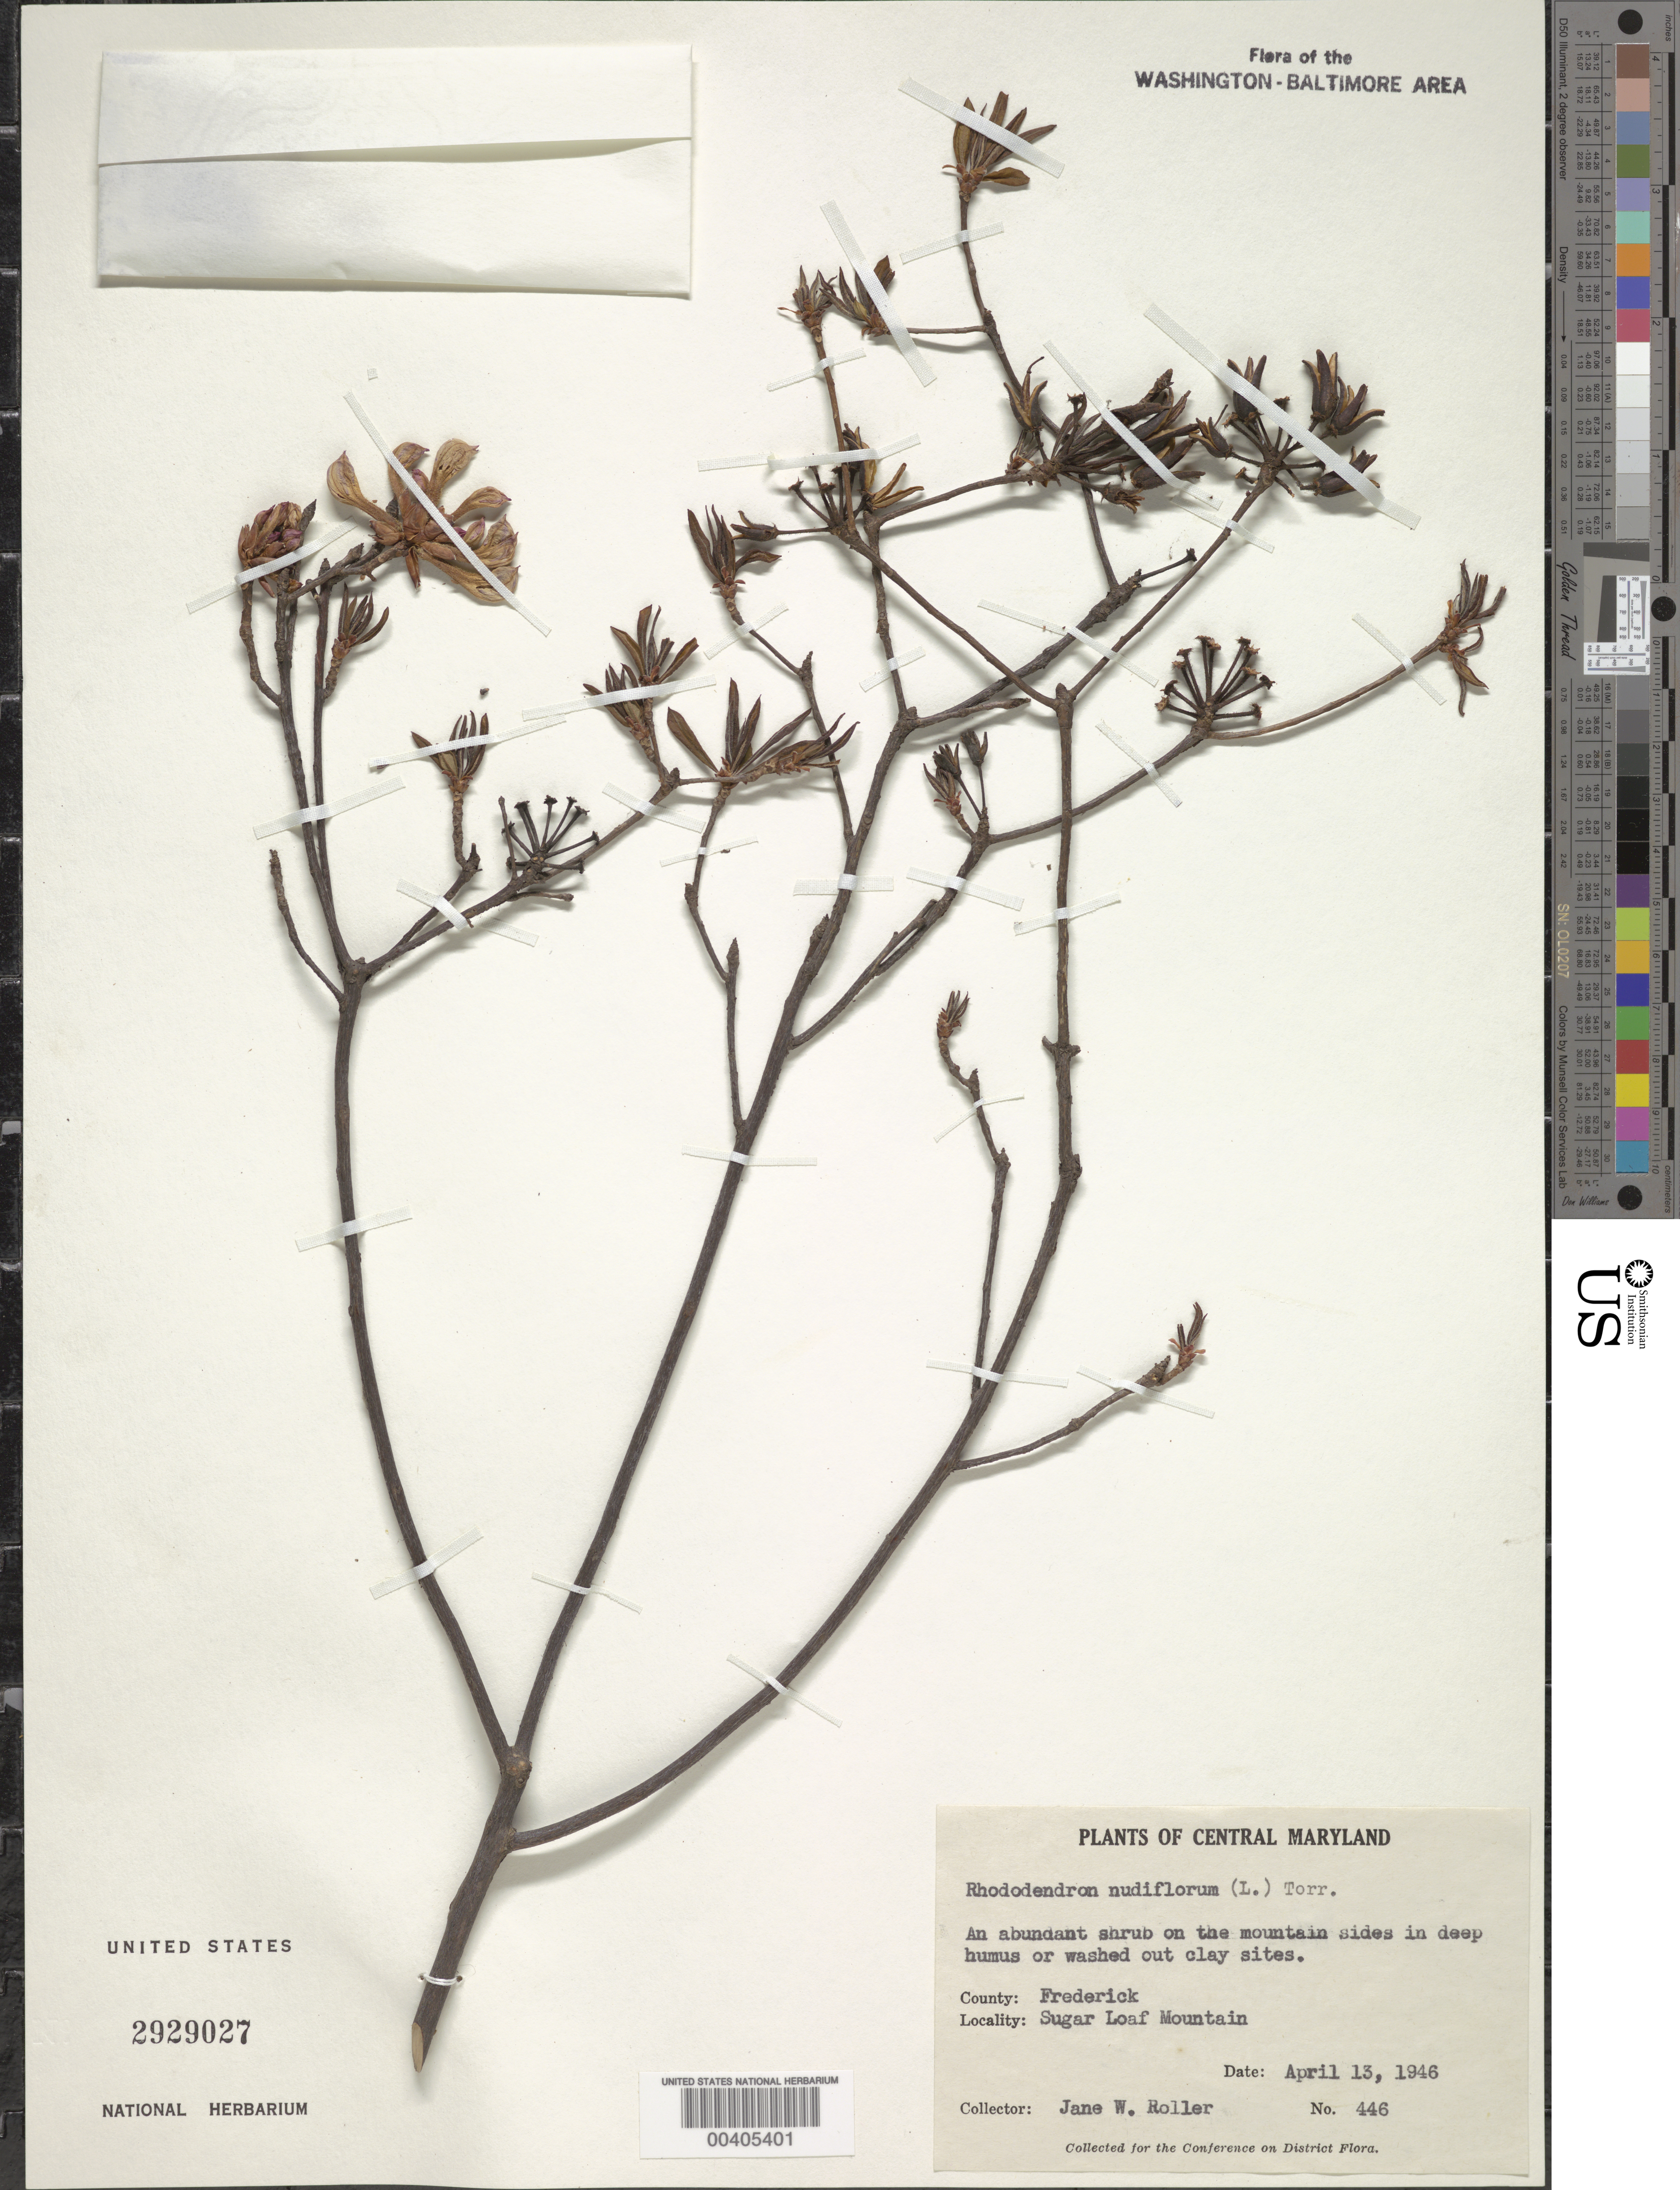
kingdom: Plantae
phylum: Tracheophyta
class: Magnoliopsida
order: Ericales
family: Ericaceae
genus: Rhododendron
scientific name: Rhododendron periclymenoides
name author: (Michx.) Shinners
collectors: J. W. Roller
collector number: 446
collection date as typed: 13 Apr 1946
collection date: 1946-04-13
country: United States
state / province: Maryland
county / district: Frederick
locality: Sugar Loaf Mountain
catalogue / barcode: US 2929027